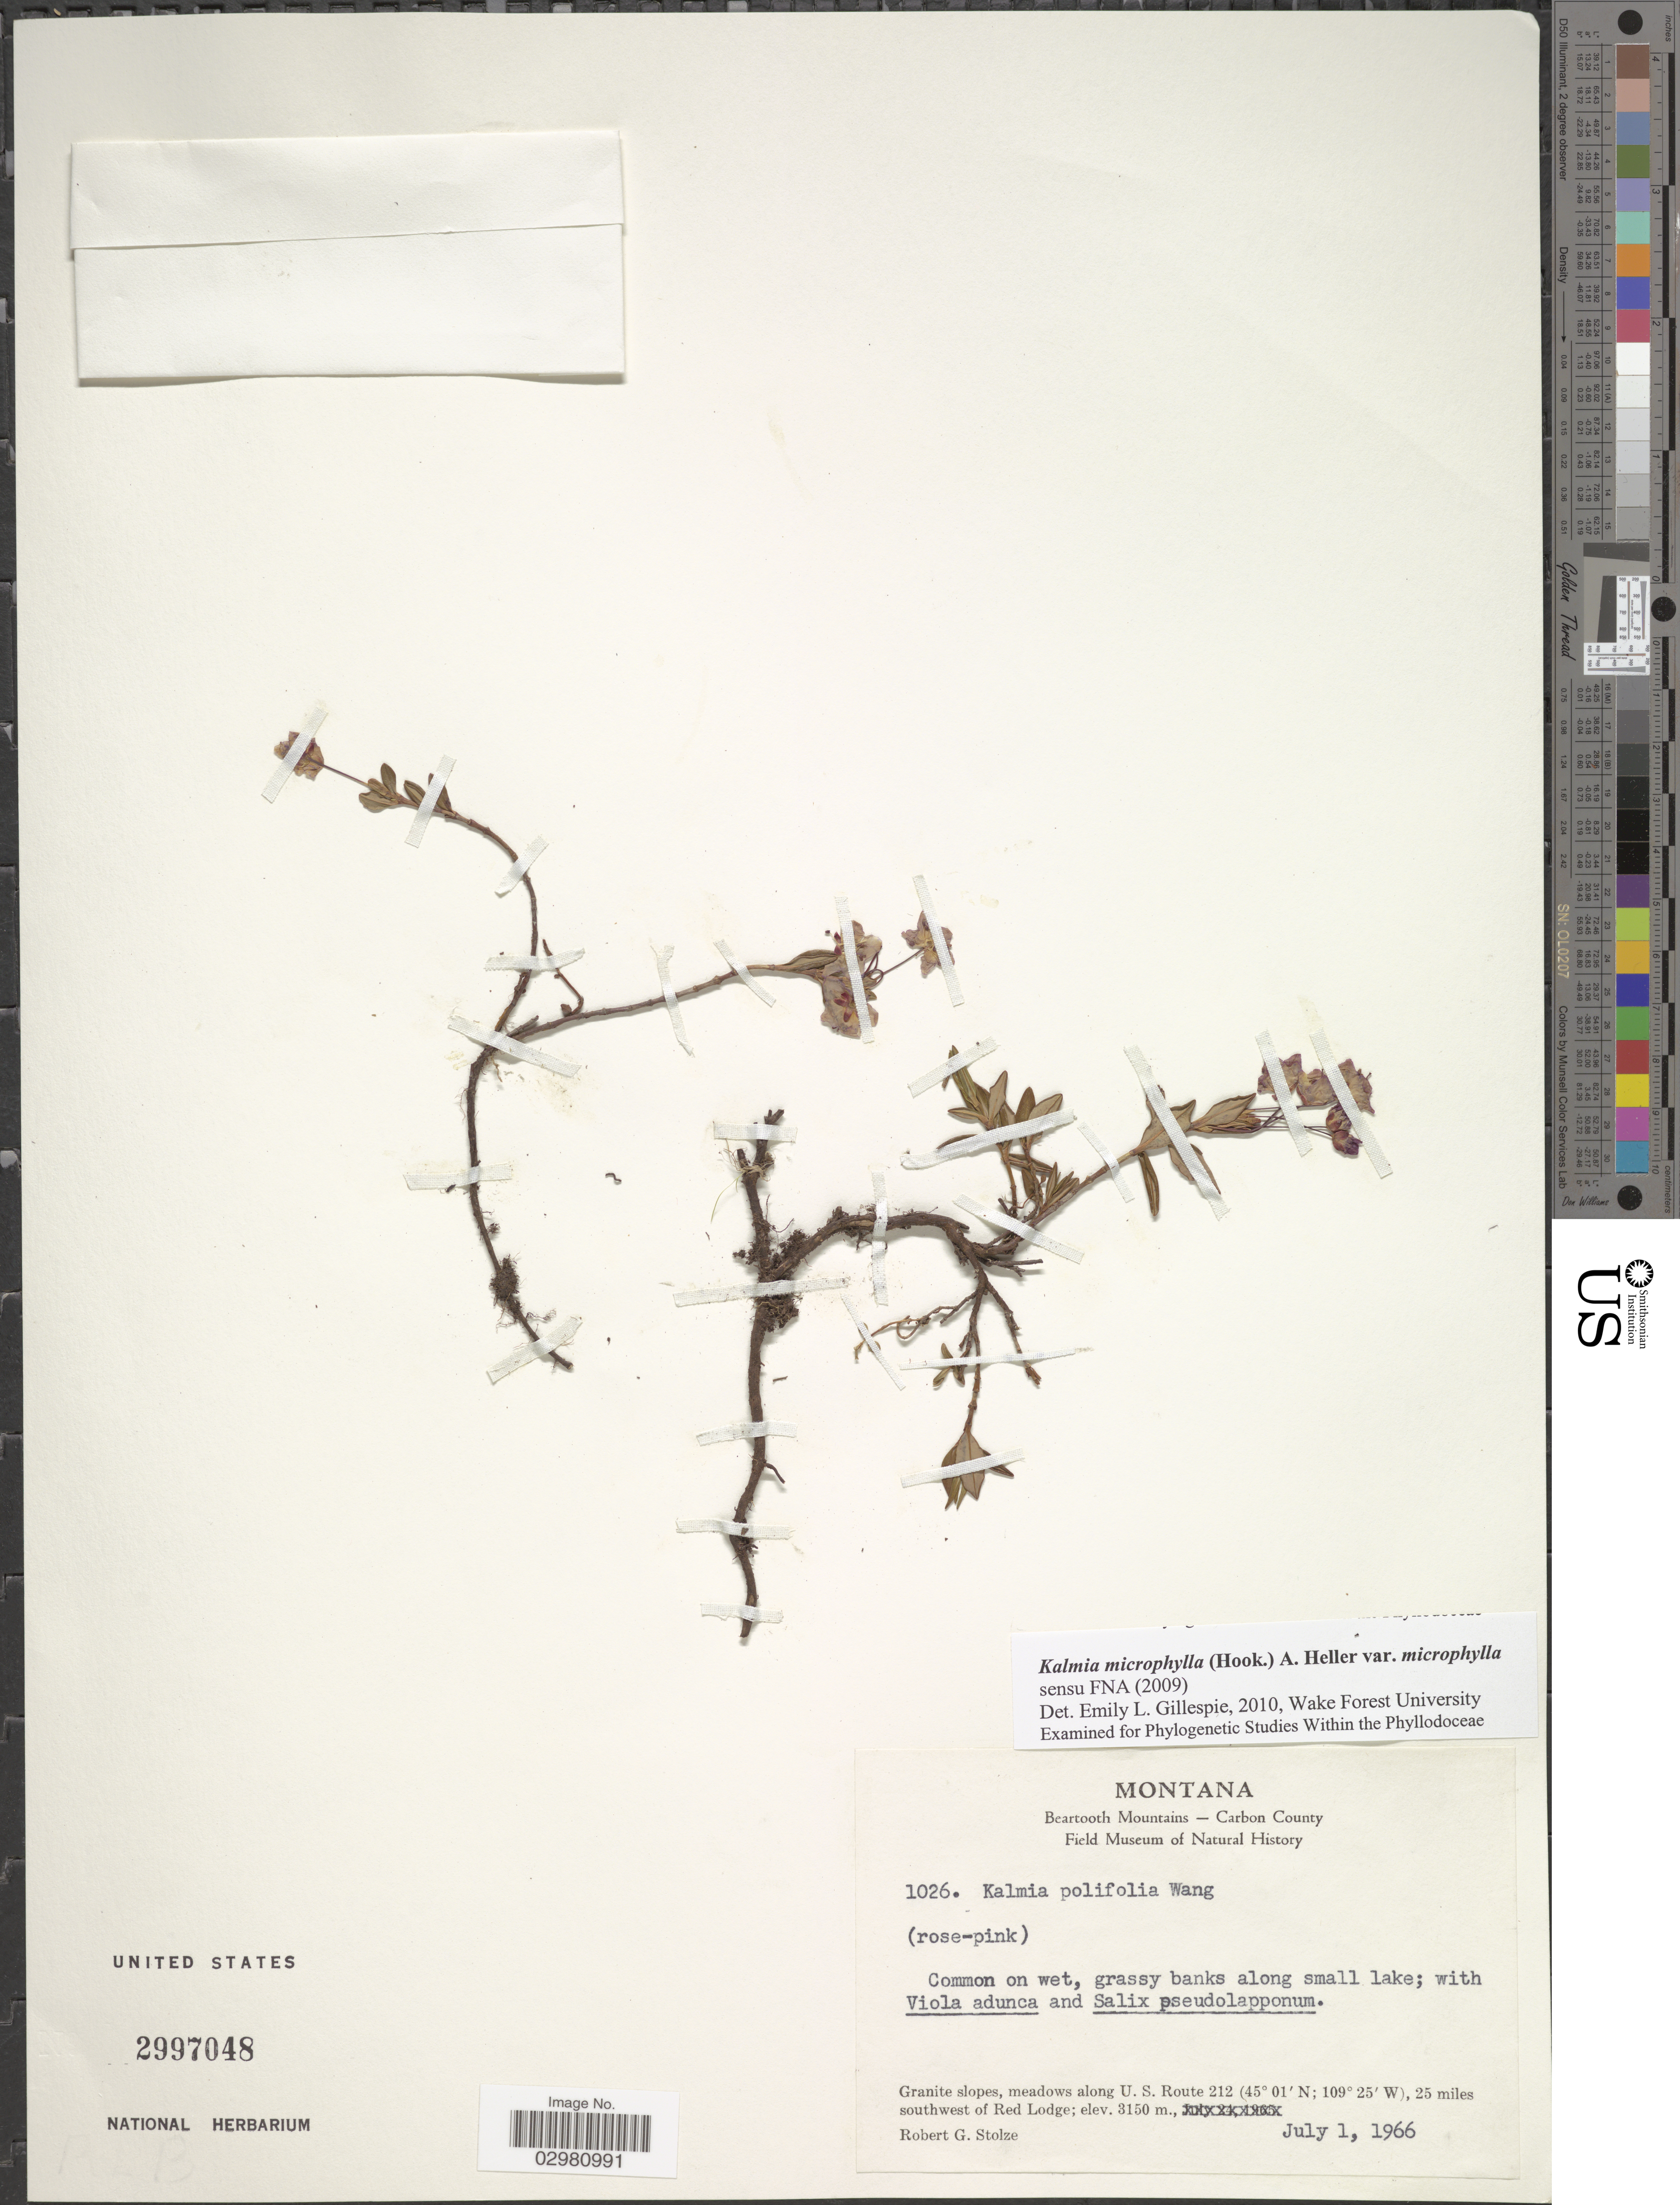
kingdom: Plantae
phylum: Tracheophyta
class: Magnoliopsida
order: Ericales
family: Ericaceae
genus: Kalmia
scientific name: Kalmia microphylla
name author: (Hook.) A. Heller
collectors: R. G. Stolze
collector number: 1026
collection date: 1966-07-01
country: United States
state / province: Montana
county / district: Carbon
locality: Beartooth Mountains. Granite slopes, meadows along U.S. Route 212, 25 miles southwest of Red Lodge.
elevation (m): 3150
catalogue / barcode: US 2997048